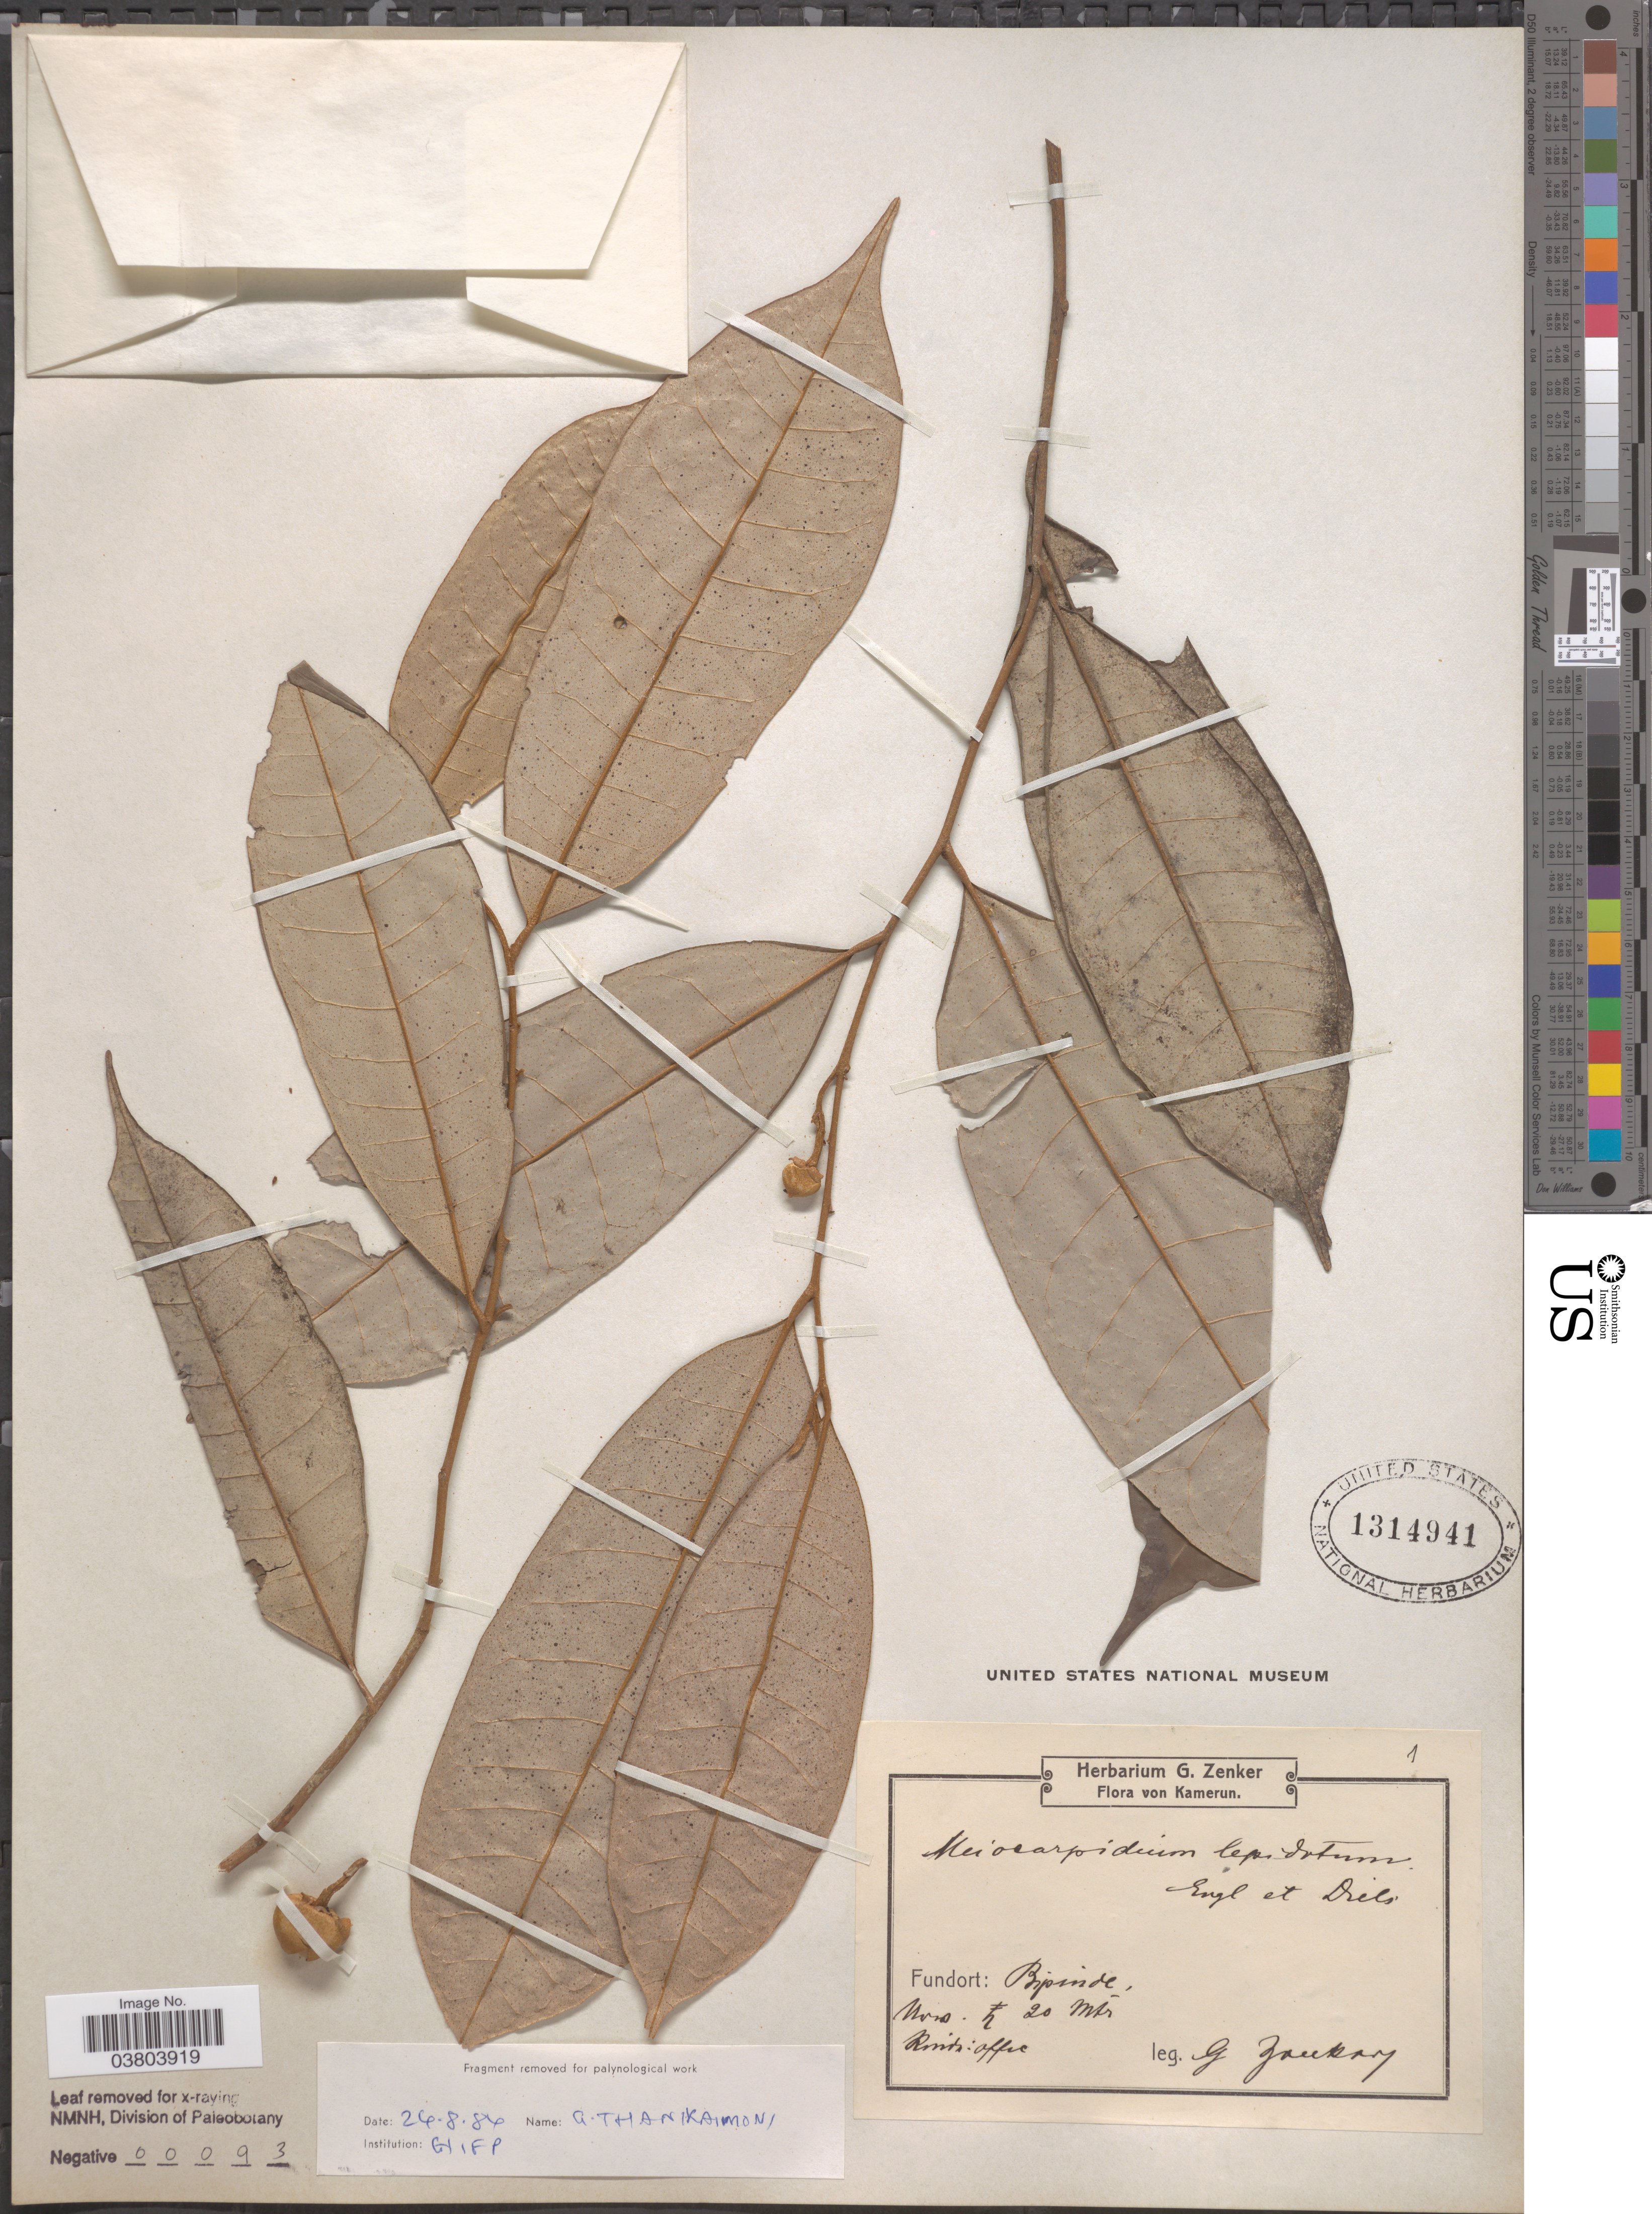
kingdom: Plantae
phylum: Tracheophyta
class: Magnoliopsida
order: Magnoliales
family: Annonaceae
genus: Meiocarpidium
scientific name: Meiocarpidium lepidotum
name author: Engl. & Diels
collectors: G. A. Zenker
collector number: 1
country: Cameroon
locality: Bipinde.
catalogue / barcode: US 1314941